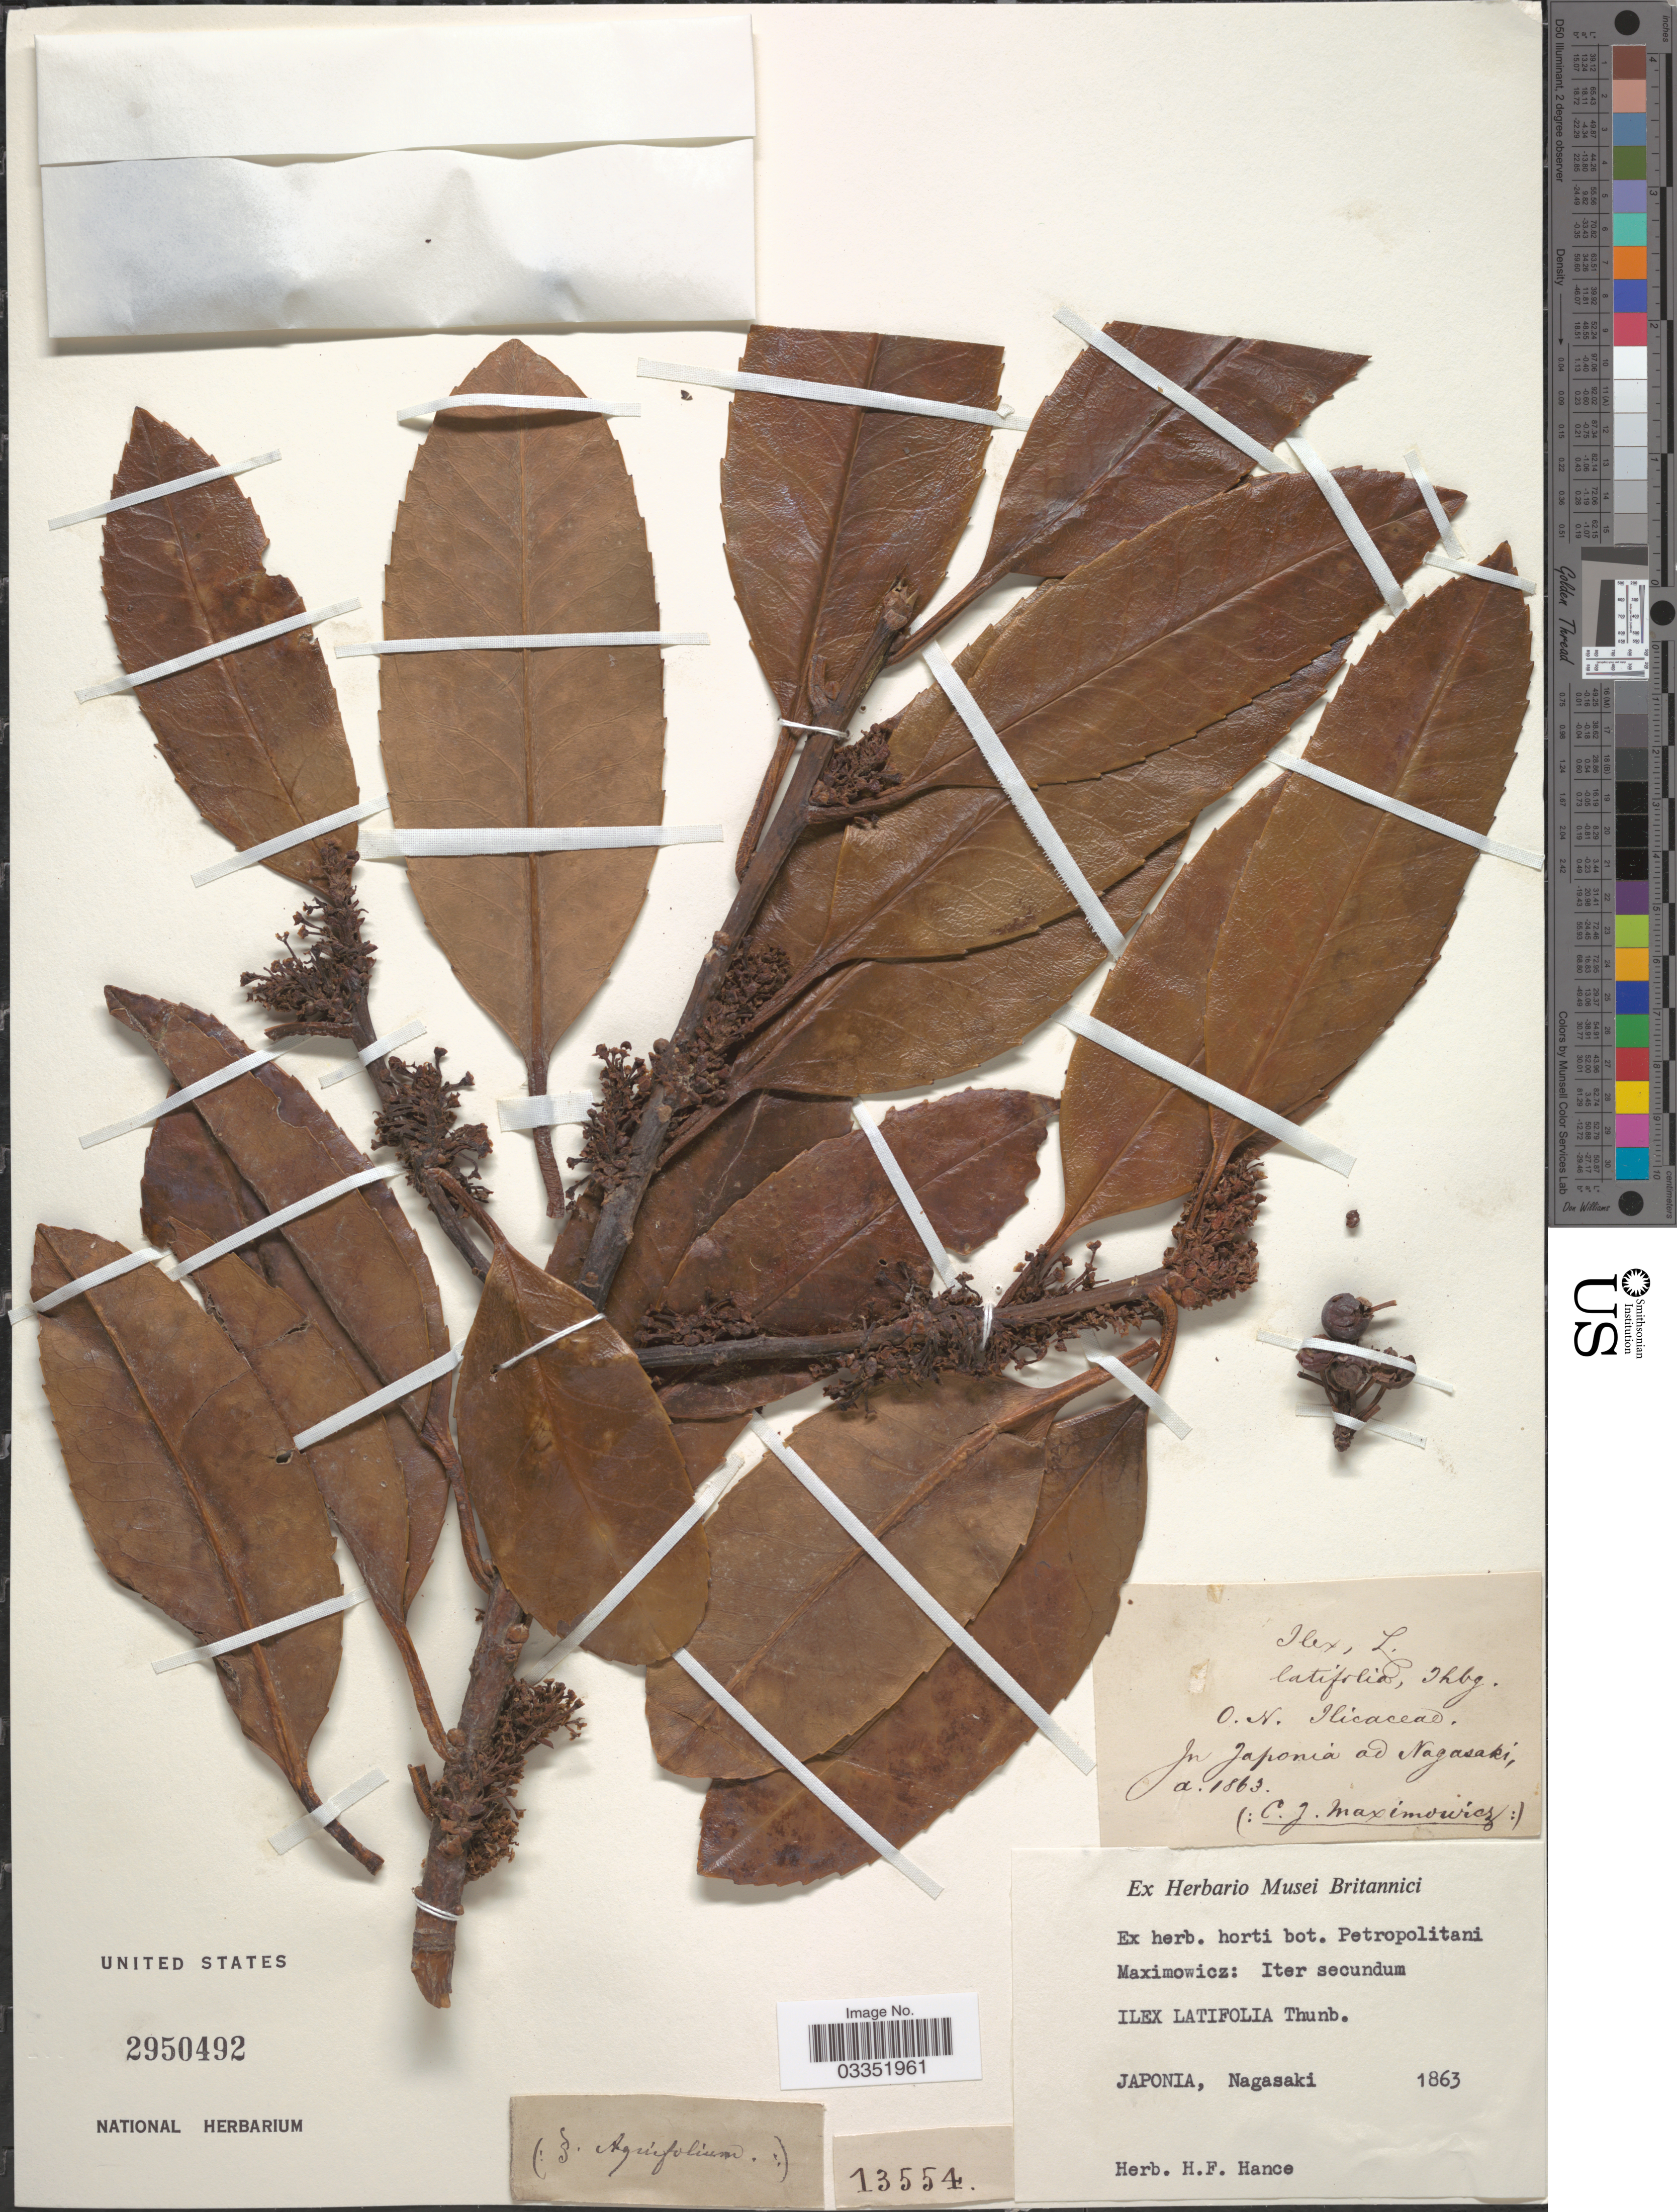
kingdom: Plantae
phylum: Tracheophyta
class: Magnoliopsida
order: Aquifoliales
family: Aquifoliaceae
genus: Ilex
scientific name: Ilex latifolia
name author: Thunb.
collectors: -. Maximowicz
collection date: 1863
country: Japan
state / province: Nagasaki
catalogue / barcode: US 2950492